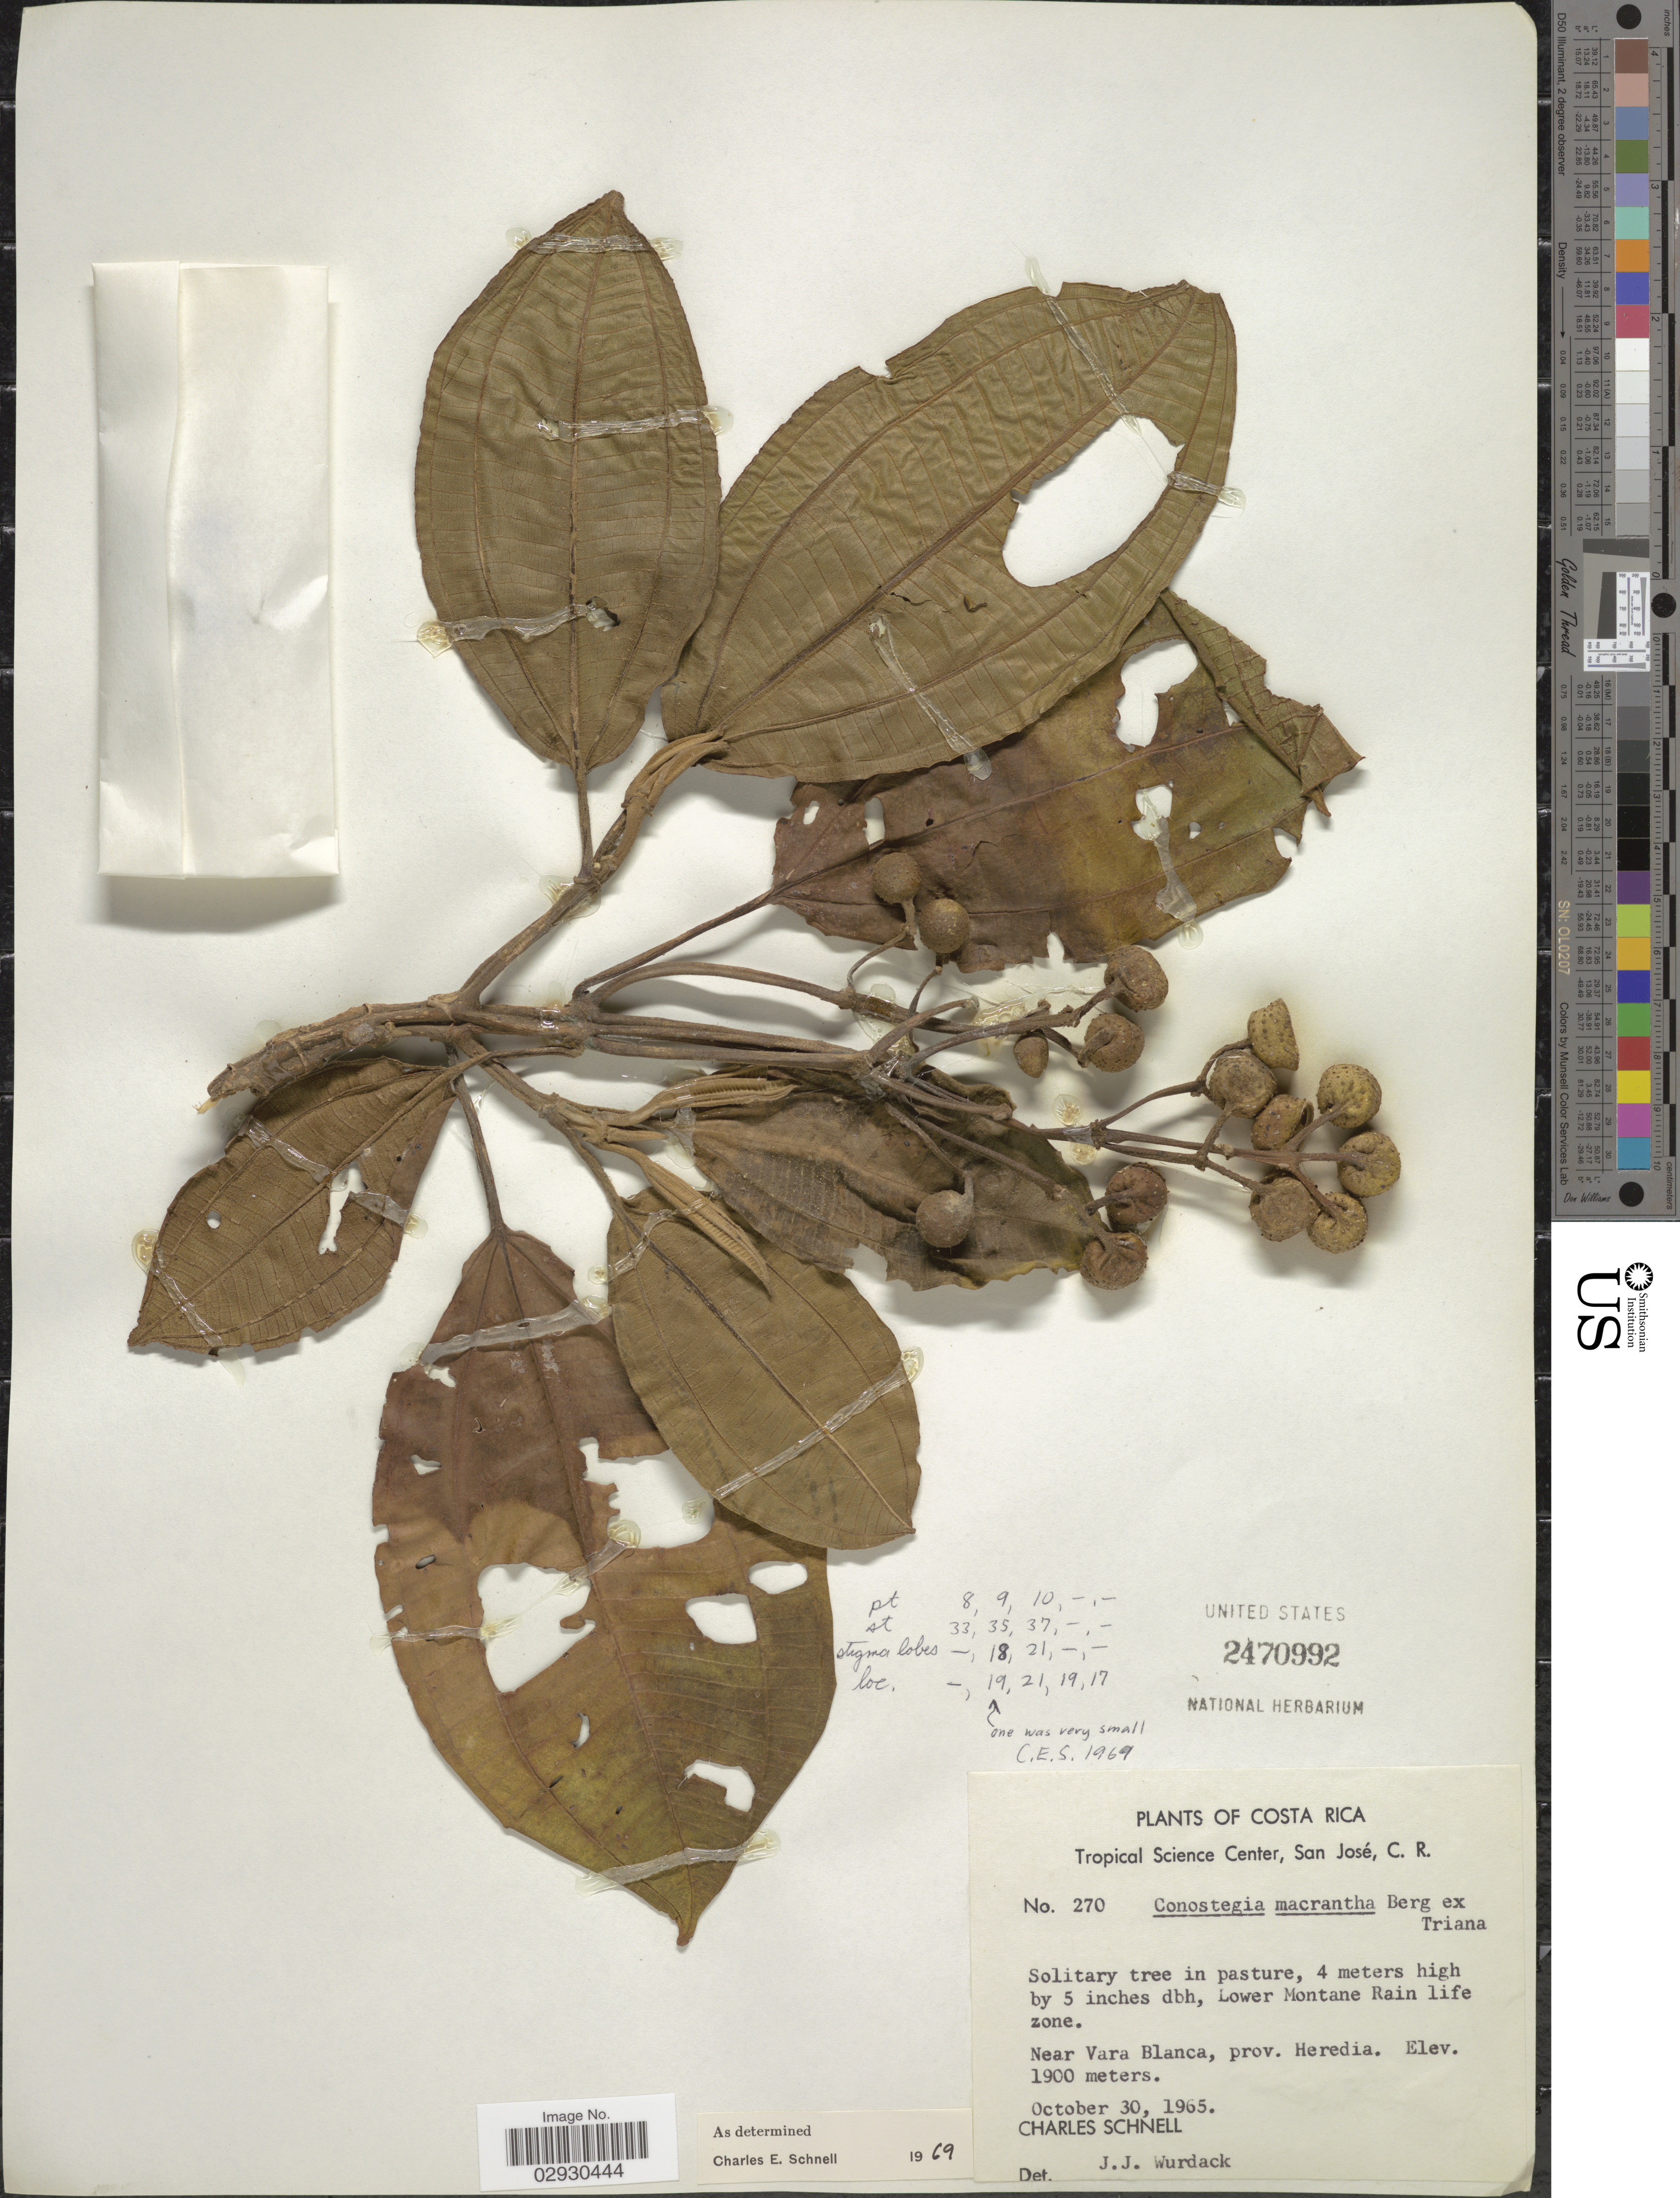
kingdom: Plantae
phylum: Tracheophyta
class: Magnoliopsida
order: Myrtales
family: Melastomataceae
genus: Conostegia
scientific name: Conostegia macrantha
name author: O. Berg ex Triana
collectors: C. Schnell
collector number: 270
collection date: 1965-10-30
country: Costa Rica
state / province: Heredia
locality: Lower Montane Rain life zone. Near Vara Blanca, prov. Heredia.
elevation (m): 1900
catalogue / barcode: US 2470992